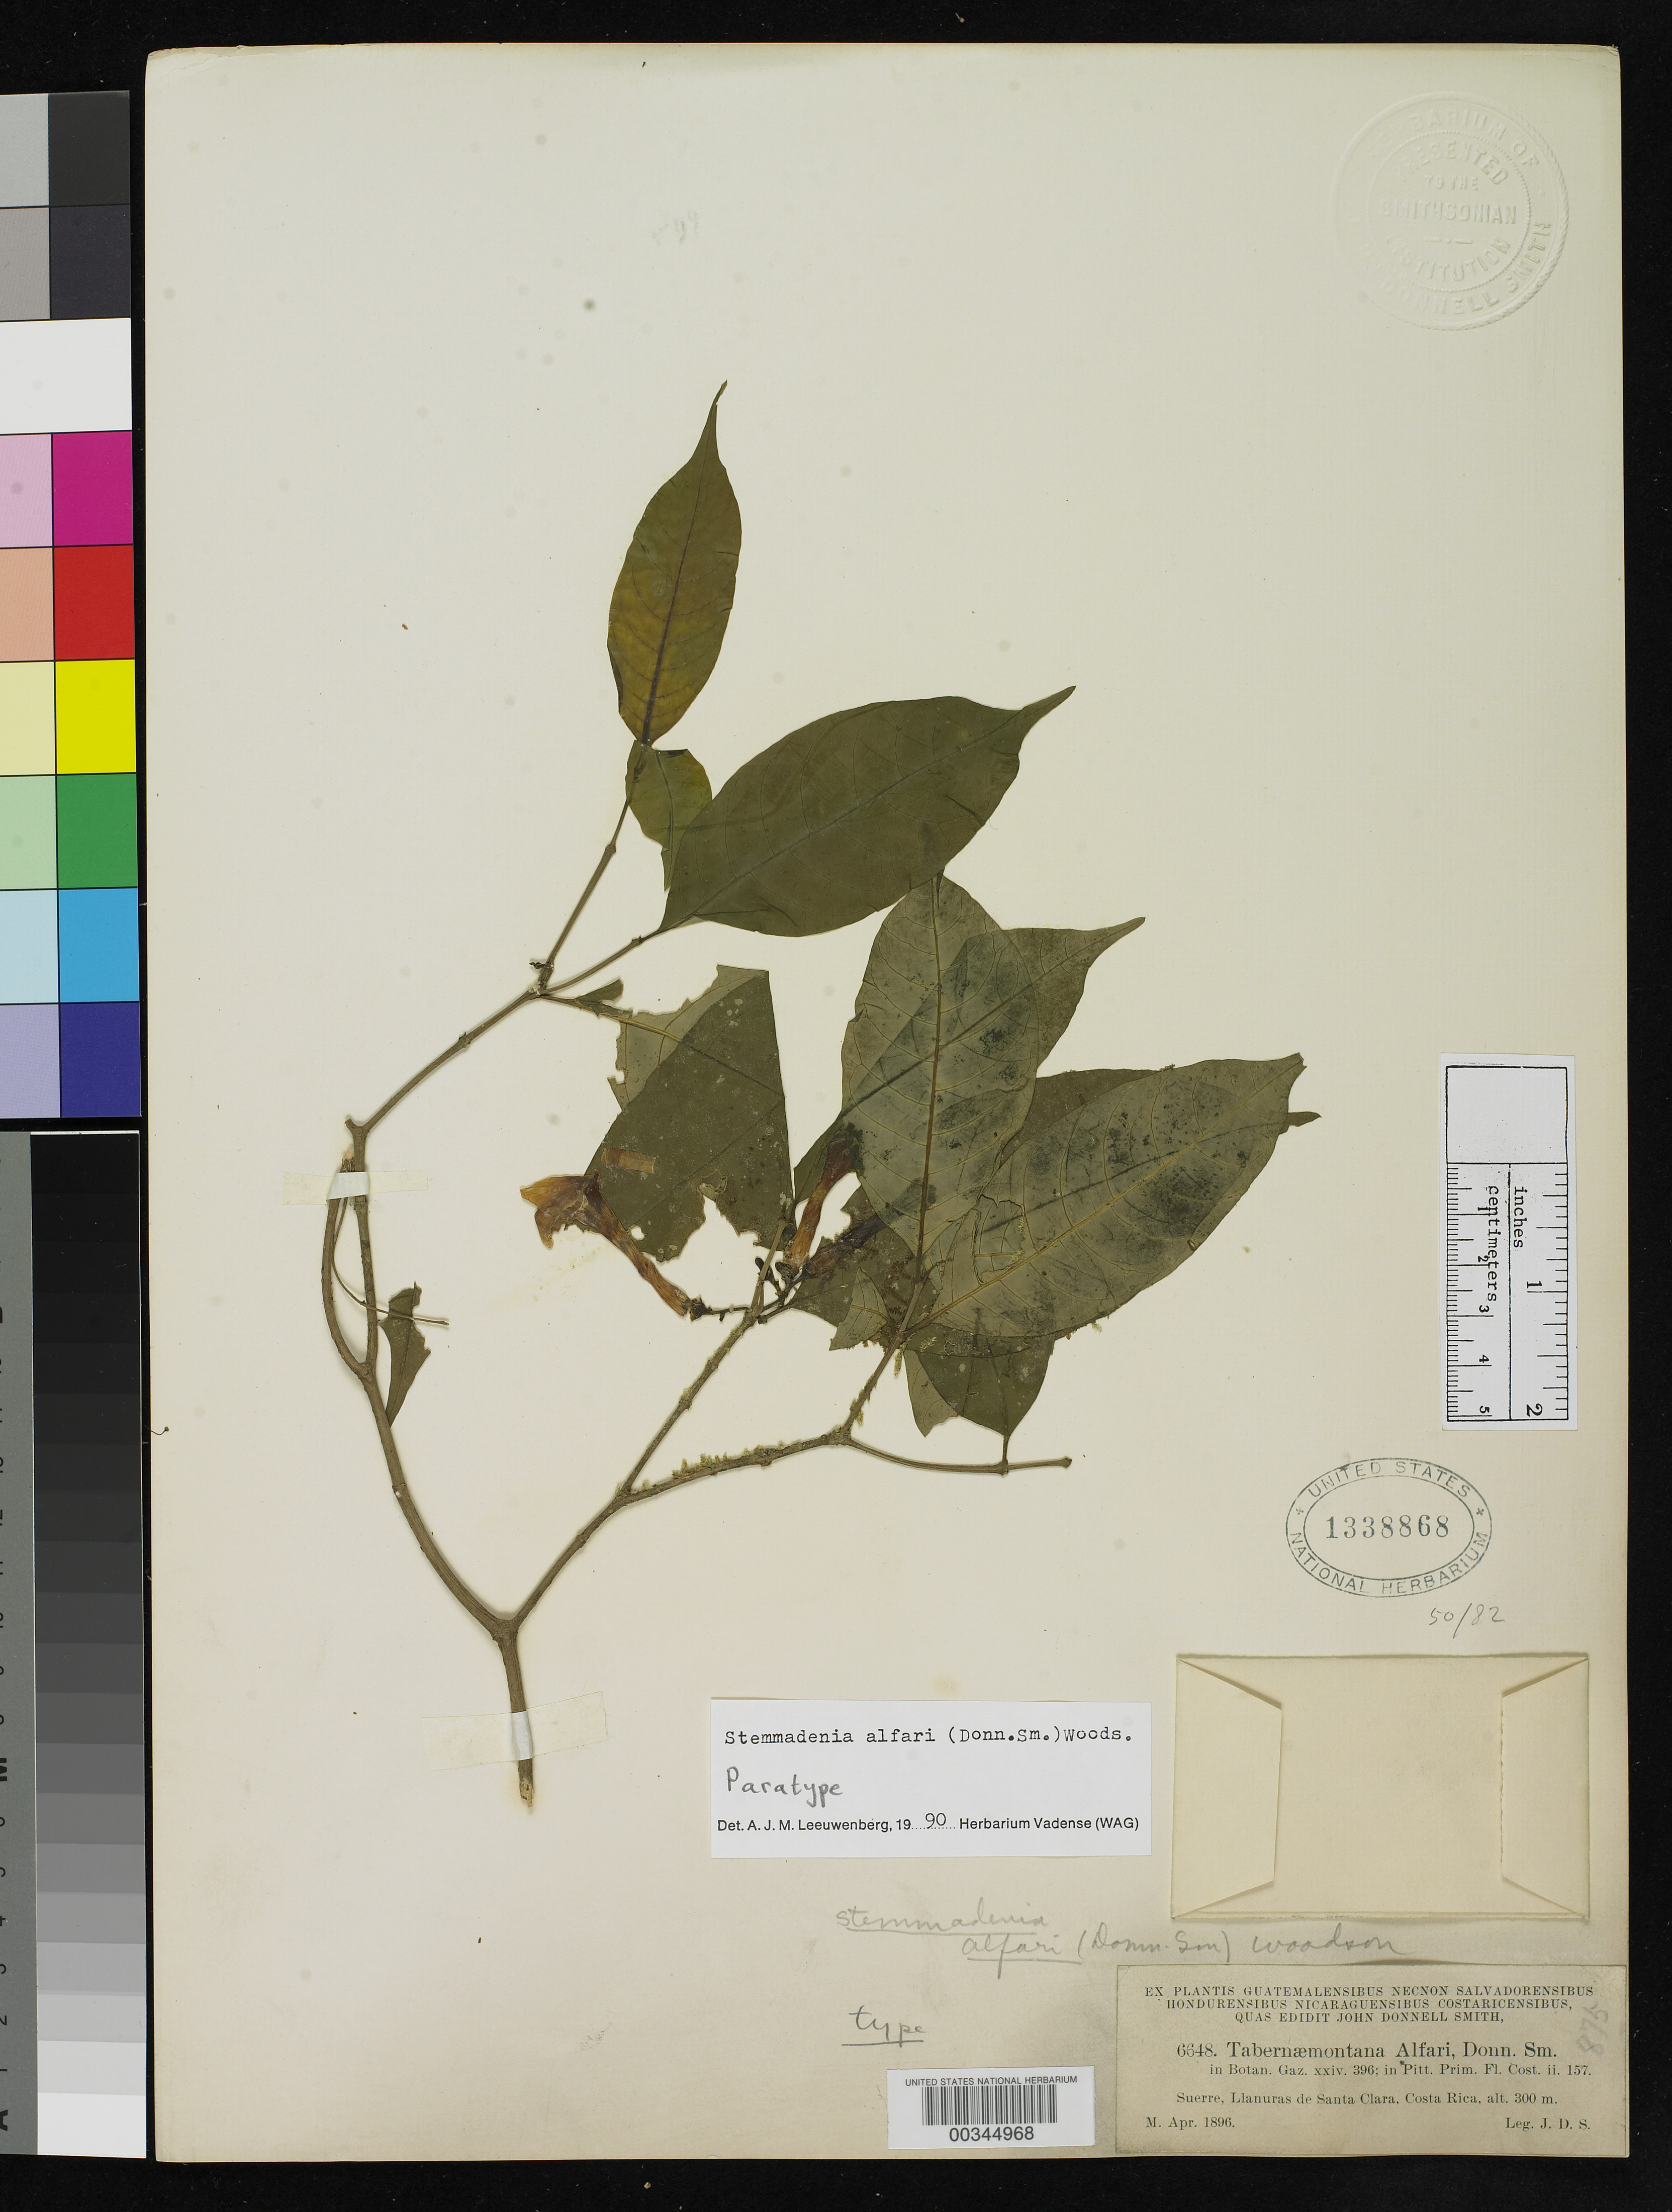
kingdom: Plantae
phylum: Tracheophyta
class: Magnoliopsida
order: Gentianales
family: Apocynaceae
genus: Tabernaemontana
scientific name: Tabernaemontana alfaroi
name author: Donn. Sm.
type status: Syntype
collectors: J. Donnell Smith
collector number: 6648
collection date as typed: Apr 1896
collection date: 1896-04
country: Costa Rica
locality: Suerre, Llanuras de Santa Clara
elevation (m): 300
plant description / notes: Annotated by Leeuwenberg (1990) as "paratype".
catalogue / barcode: US 1338868